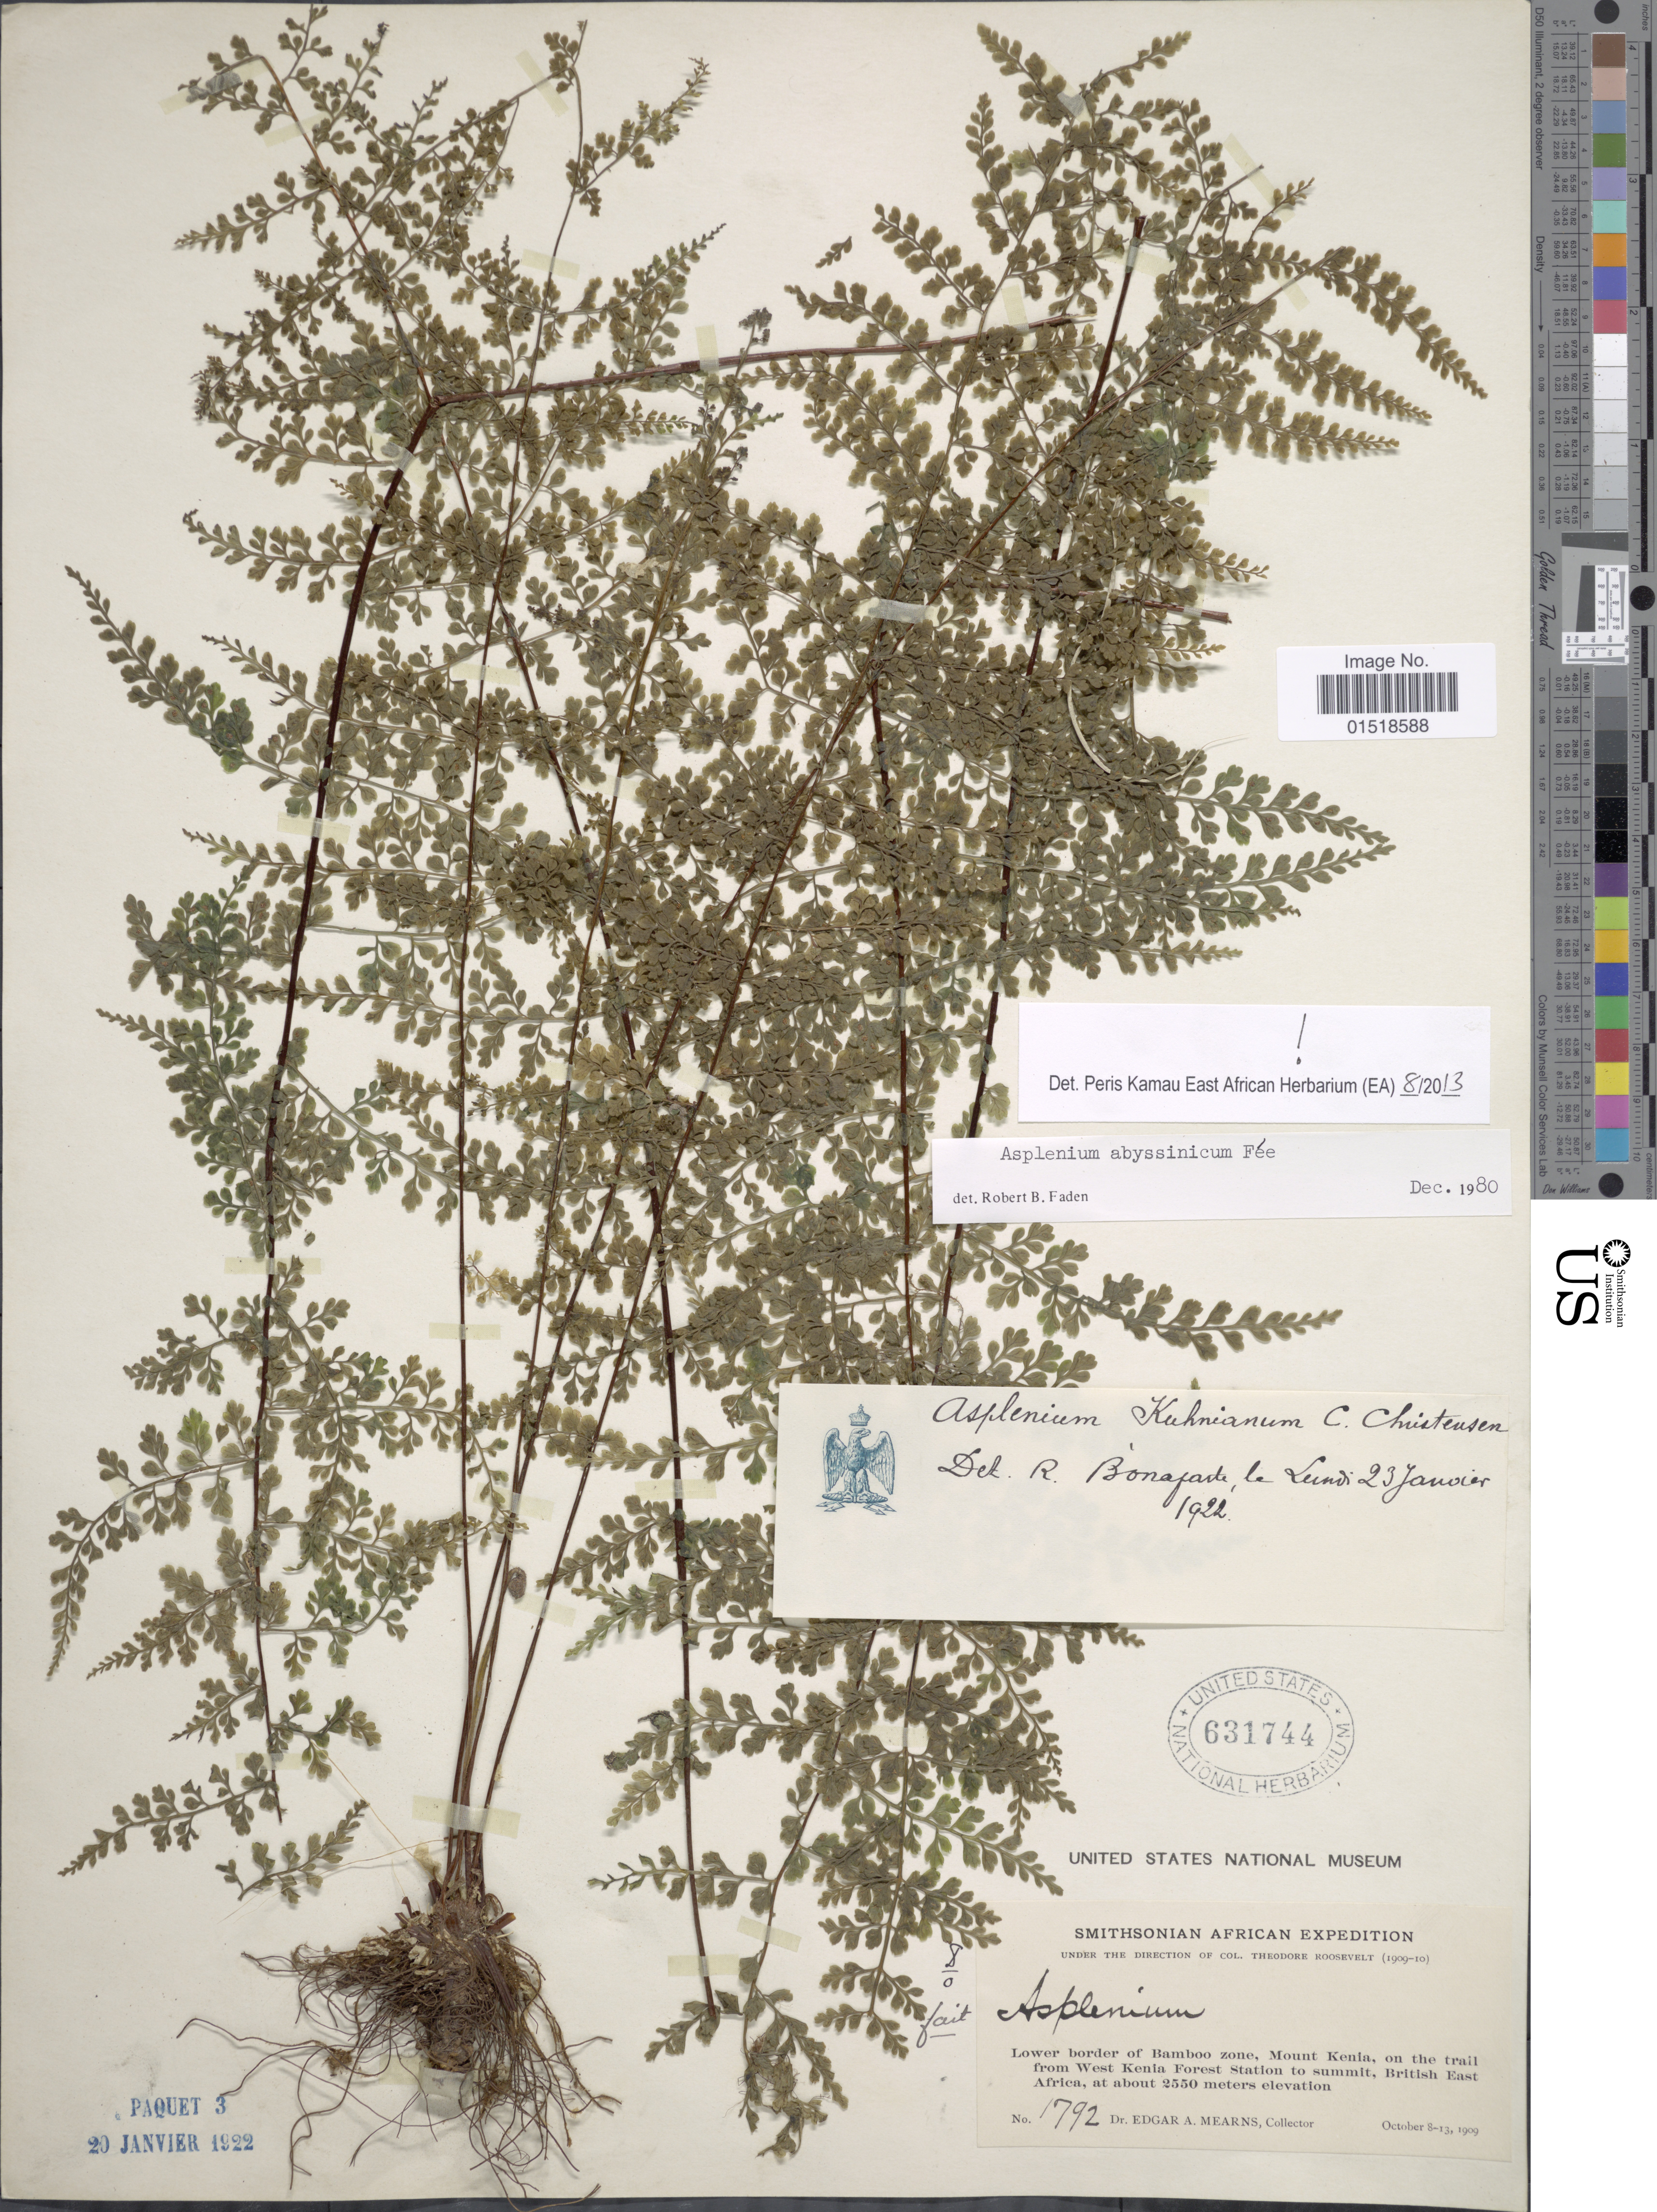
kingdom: Plantae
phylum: Tracheophyta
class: Polypodiopsida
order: Polypodiales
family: Aspleniaceae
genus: Asplenium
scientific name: Asplenium abyssinicum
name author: Fée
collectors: E. A. Mearns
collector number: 1797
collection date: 1909-10-08/1909-10-13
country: Kenya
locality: Lower border of Bamboo zone, Mount Kenia, on the trail from West Kenia Forest Station to summit, British East Africa.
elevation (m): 2550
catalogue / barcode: US 631744